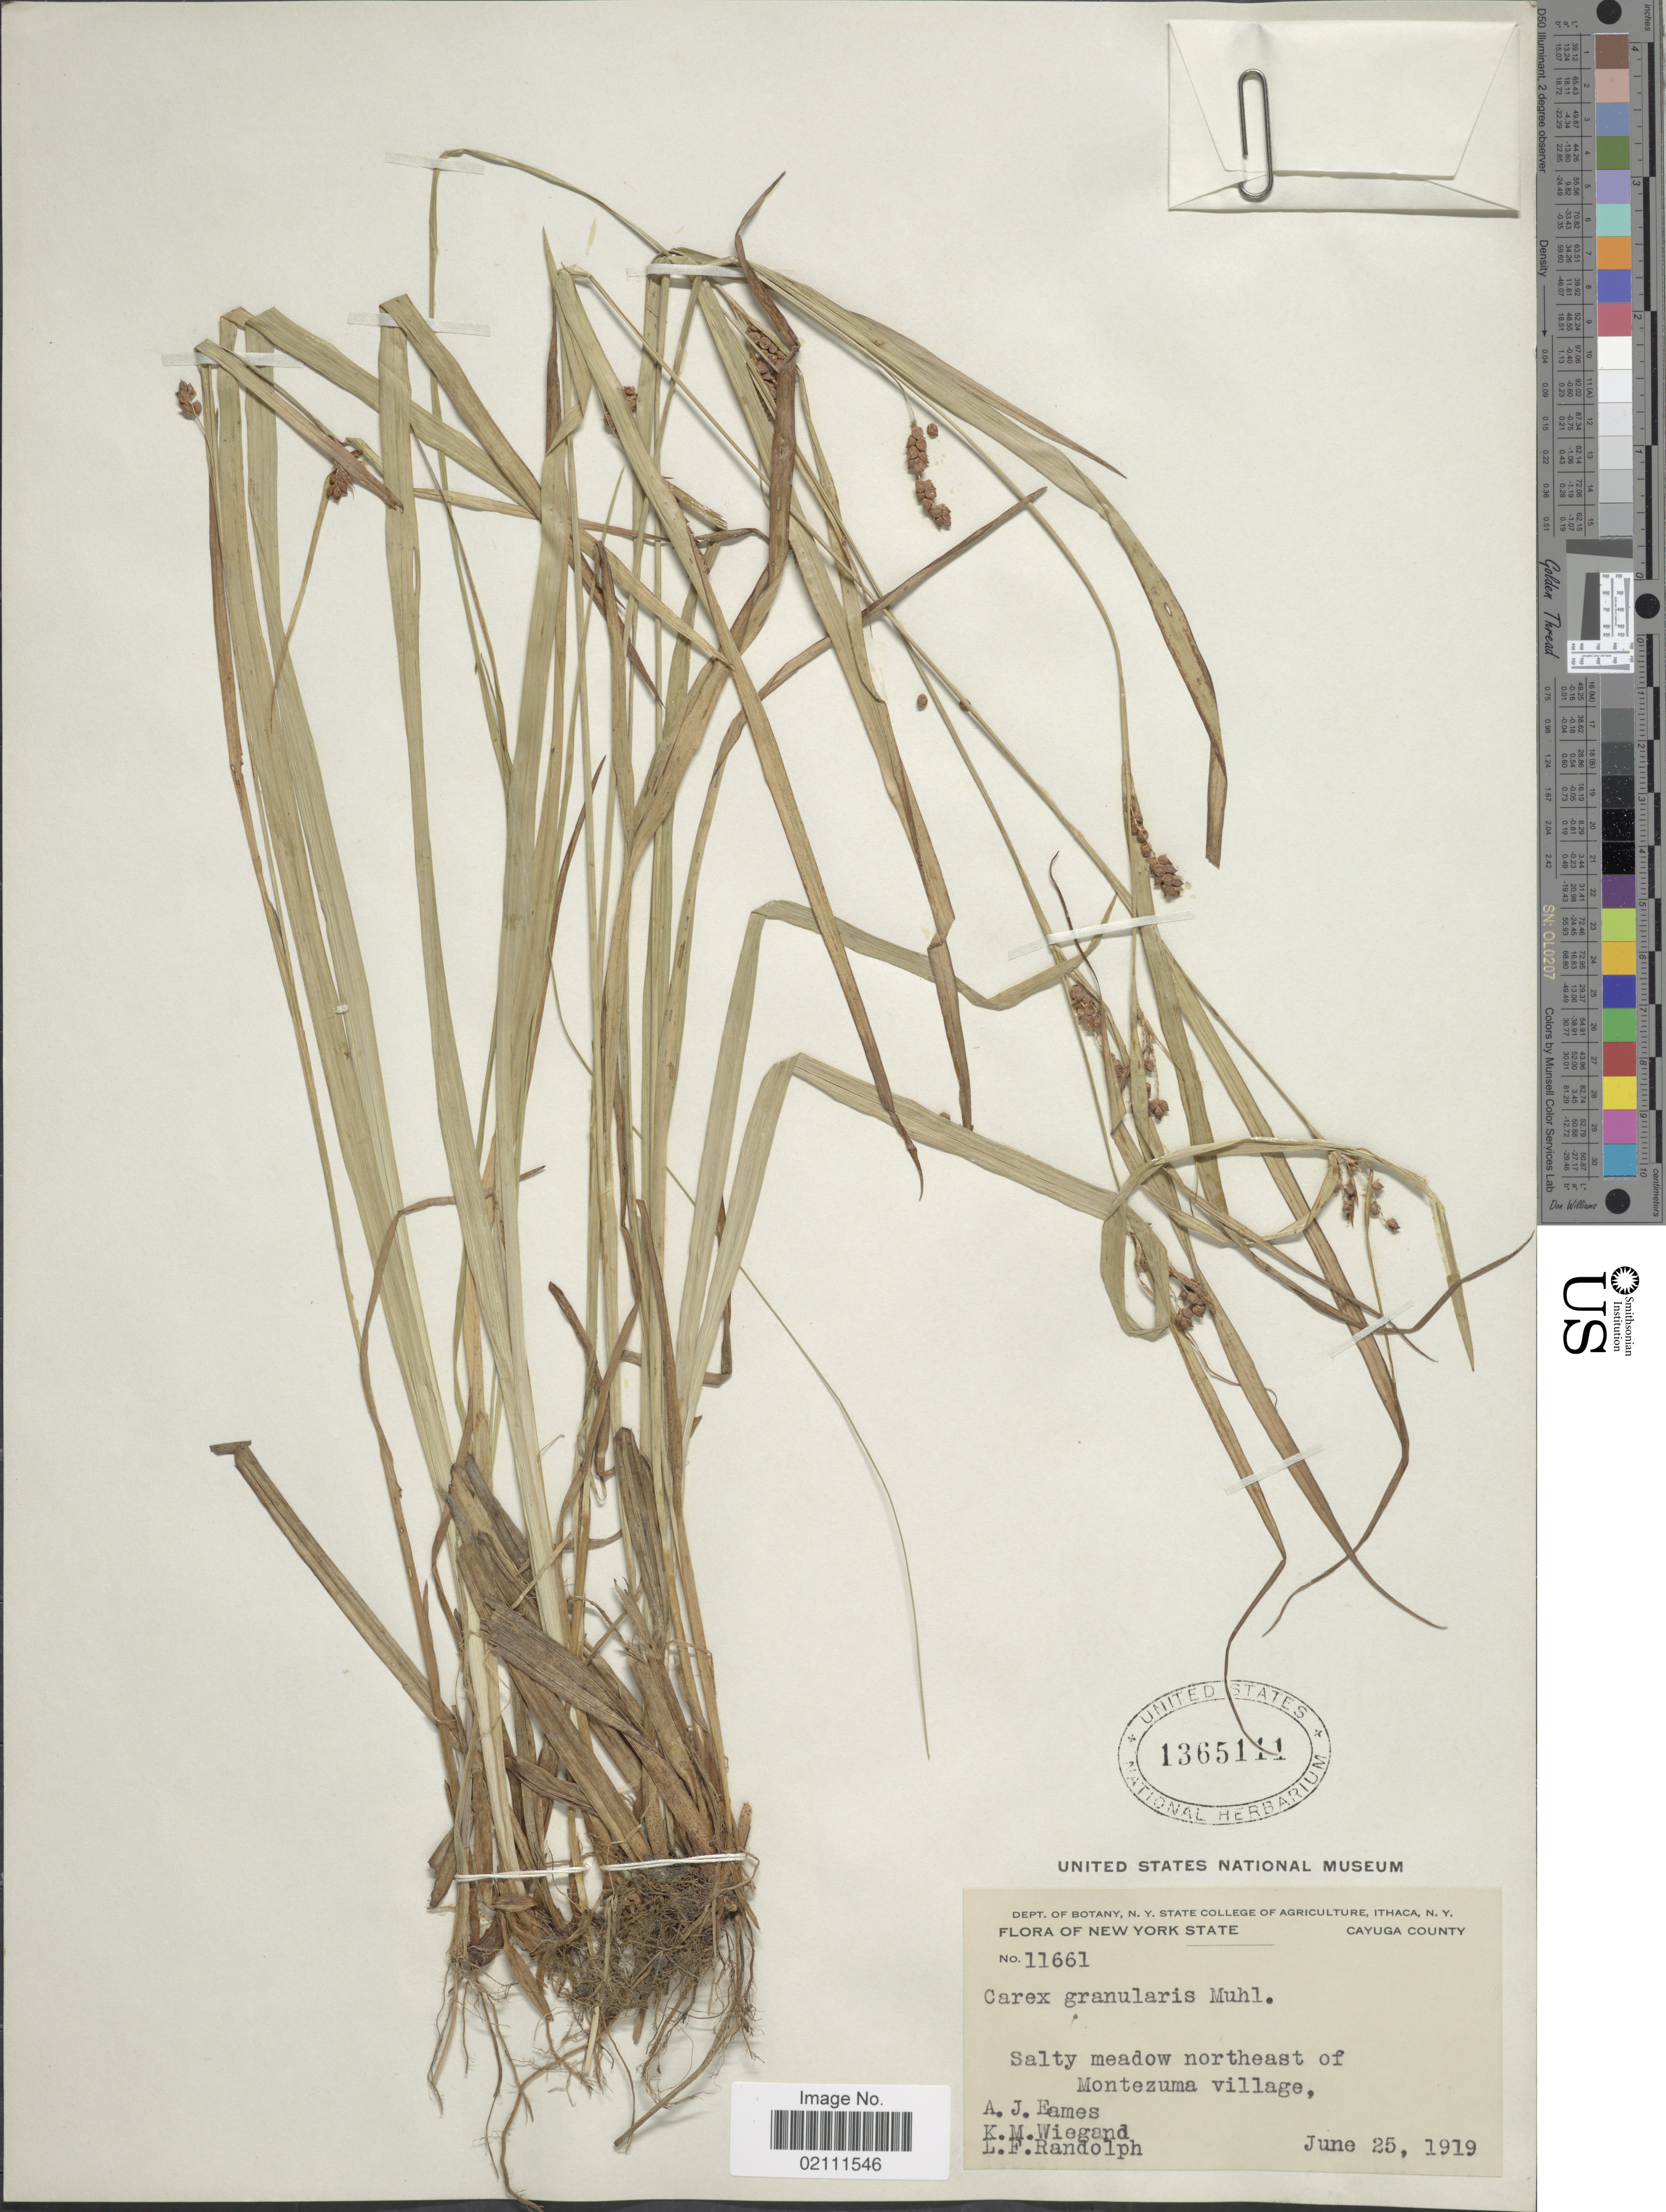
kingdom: Plantae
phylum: Tracheophyta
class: Liliopsida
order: Poales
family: Cyperaceae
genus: Carex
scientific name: Carex granularis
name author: Muhl. ex Willd.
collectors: A. J. Eames, K. M. Wiegand & L. F. Randolph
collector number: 11661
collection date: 1919-06-25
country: United States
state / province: New York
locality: Cayuga County, salty meadow northeast of Montezuma village.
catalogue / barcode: US 1365111